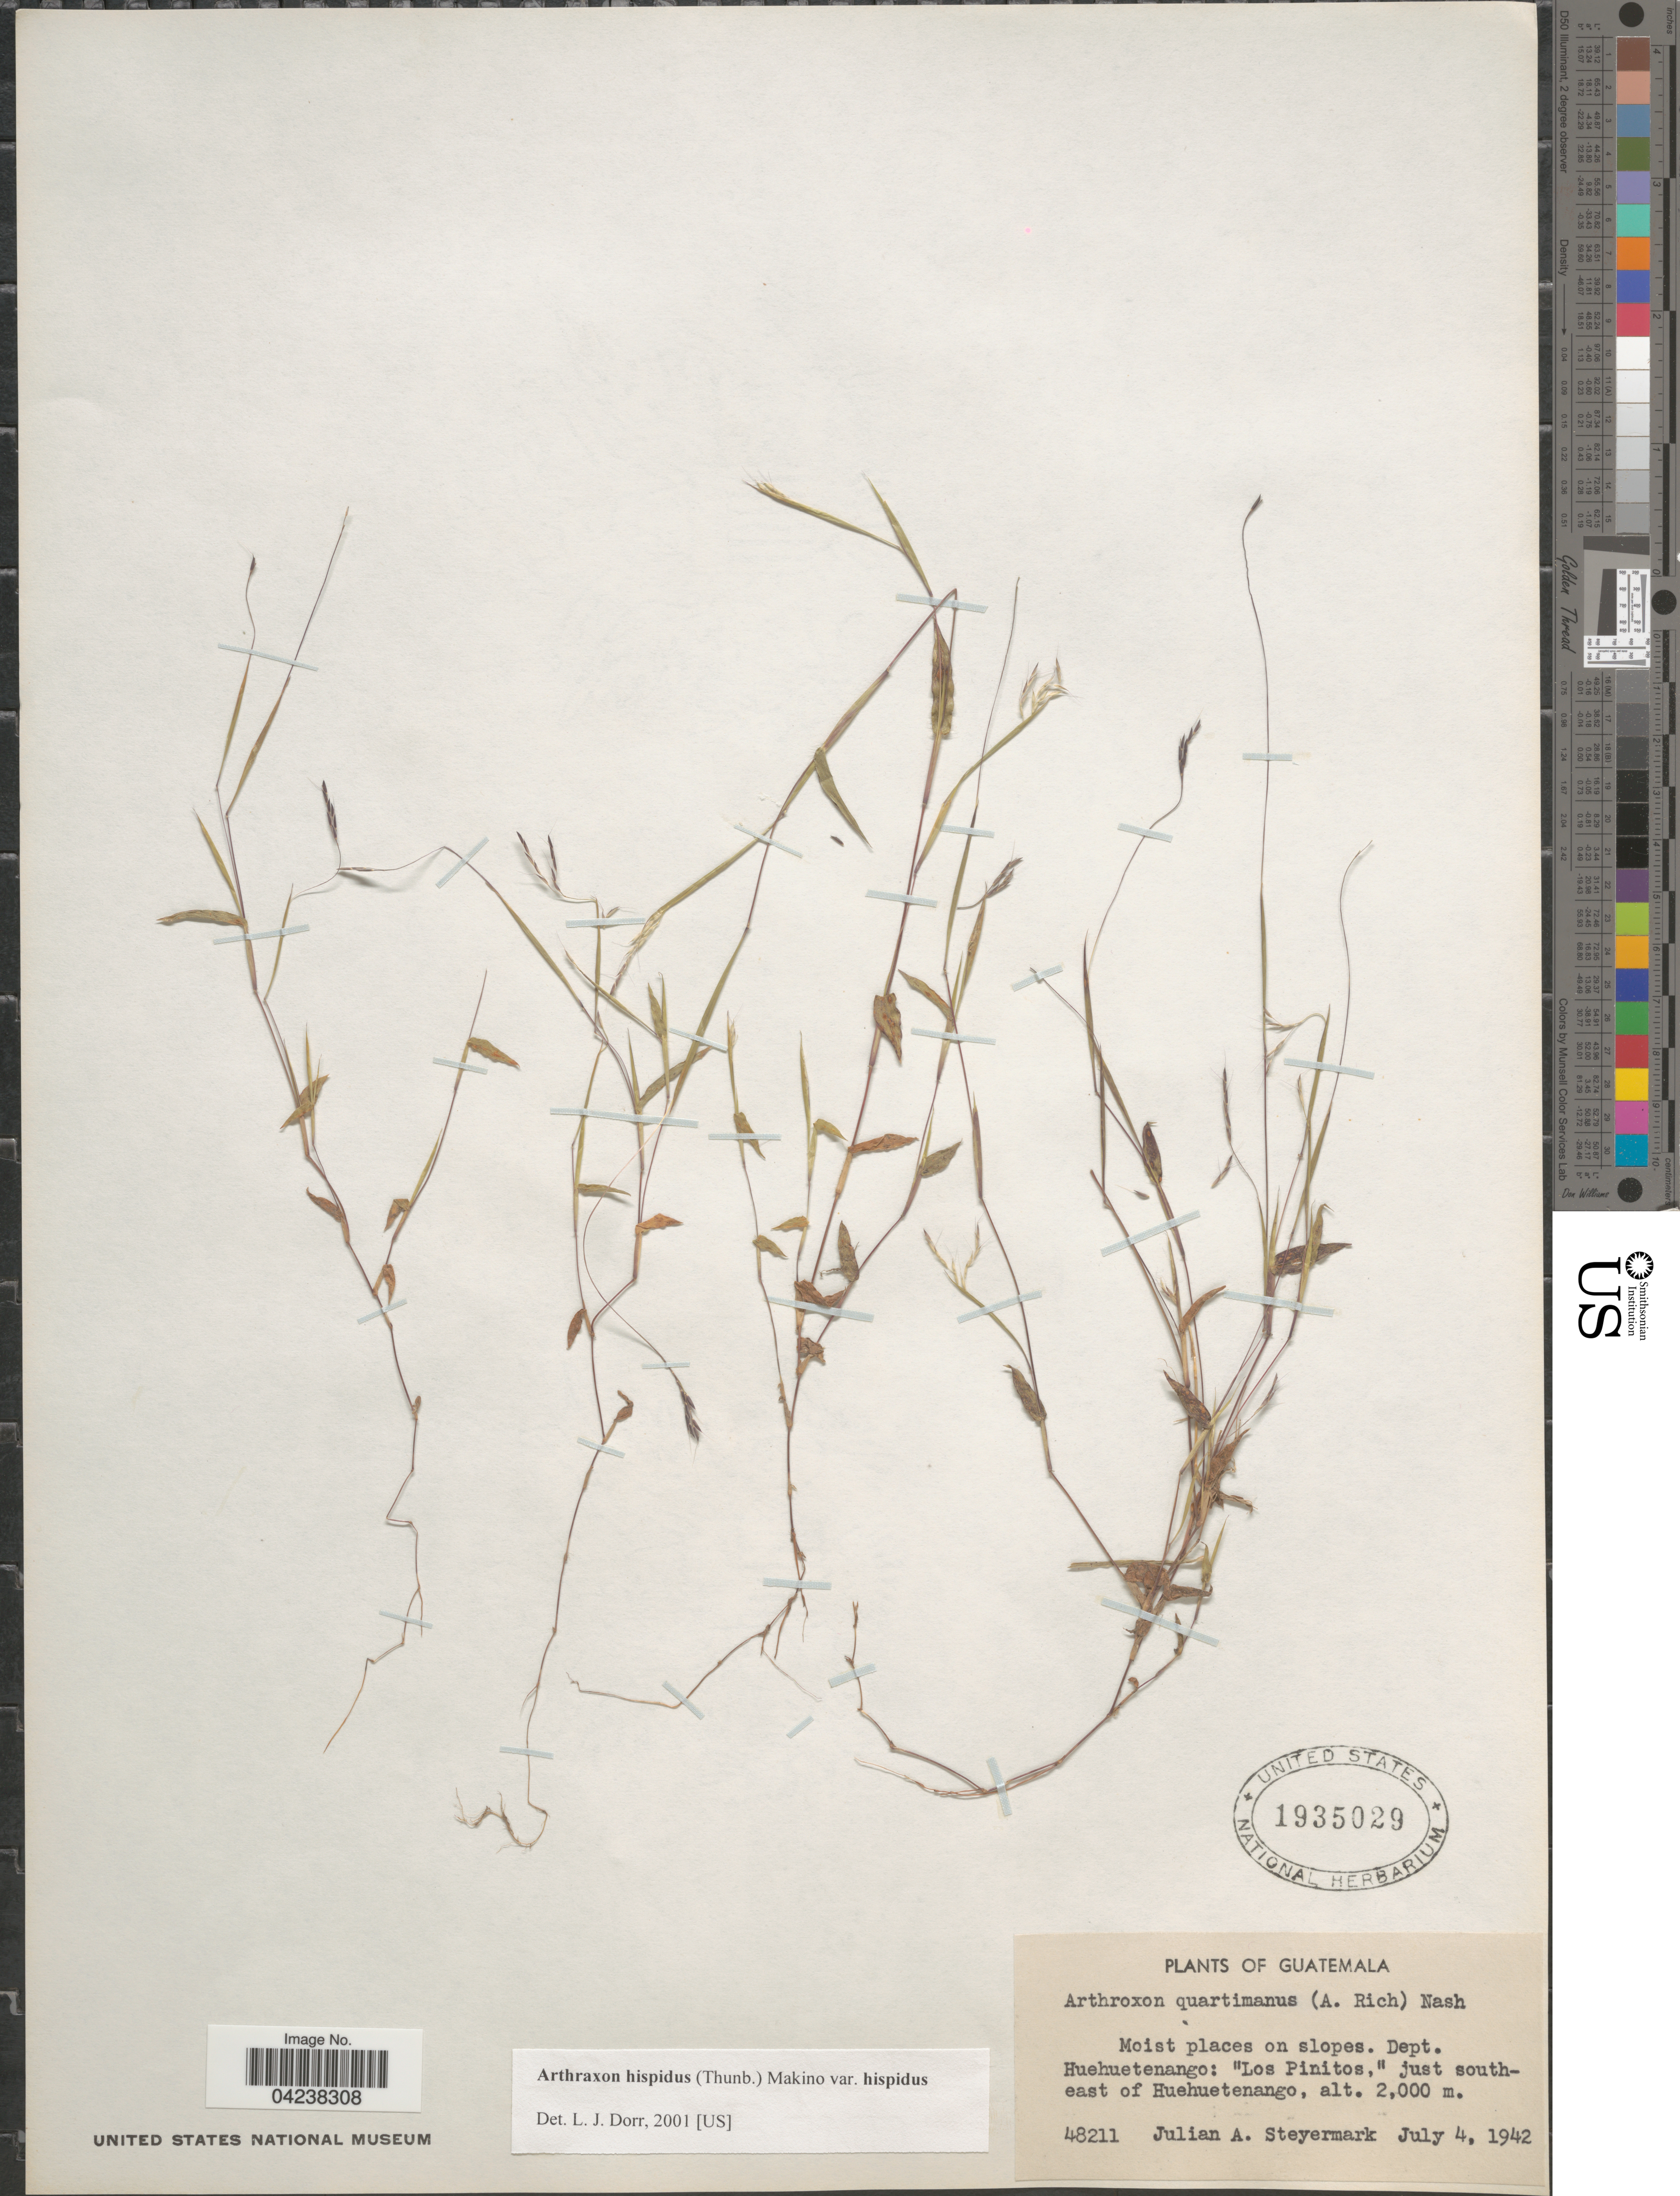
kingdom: Plantae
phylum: Tracheophyta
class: Liliopsida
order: Poales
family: Poaceae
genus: Arthraxon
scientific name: Arthraxon hispidus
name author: (Thunb.) Makino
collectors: J. Steyermark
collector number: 48211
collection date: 1942-07-04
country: Guatemala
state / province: Huehuetenango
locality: Moist places on slopes. Dept. Huehuetenango: "Los Pinitos," just southeast of Huehuetenango.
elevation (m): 2000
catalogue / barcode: US 1935029